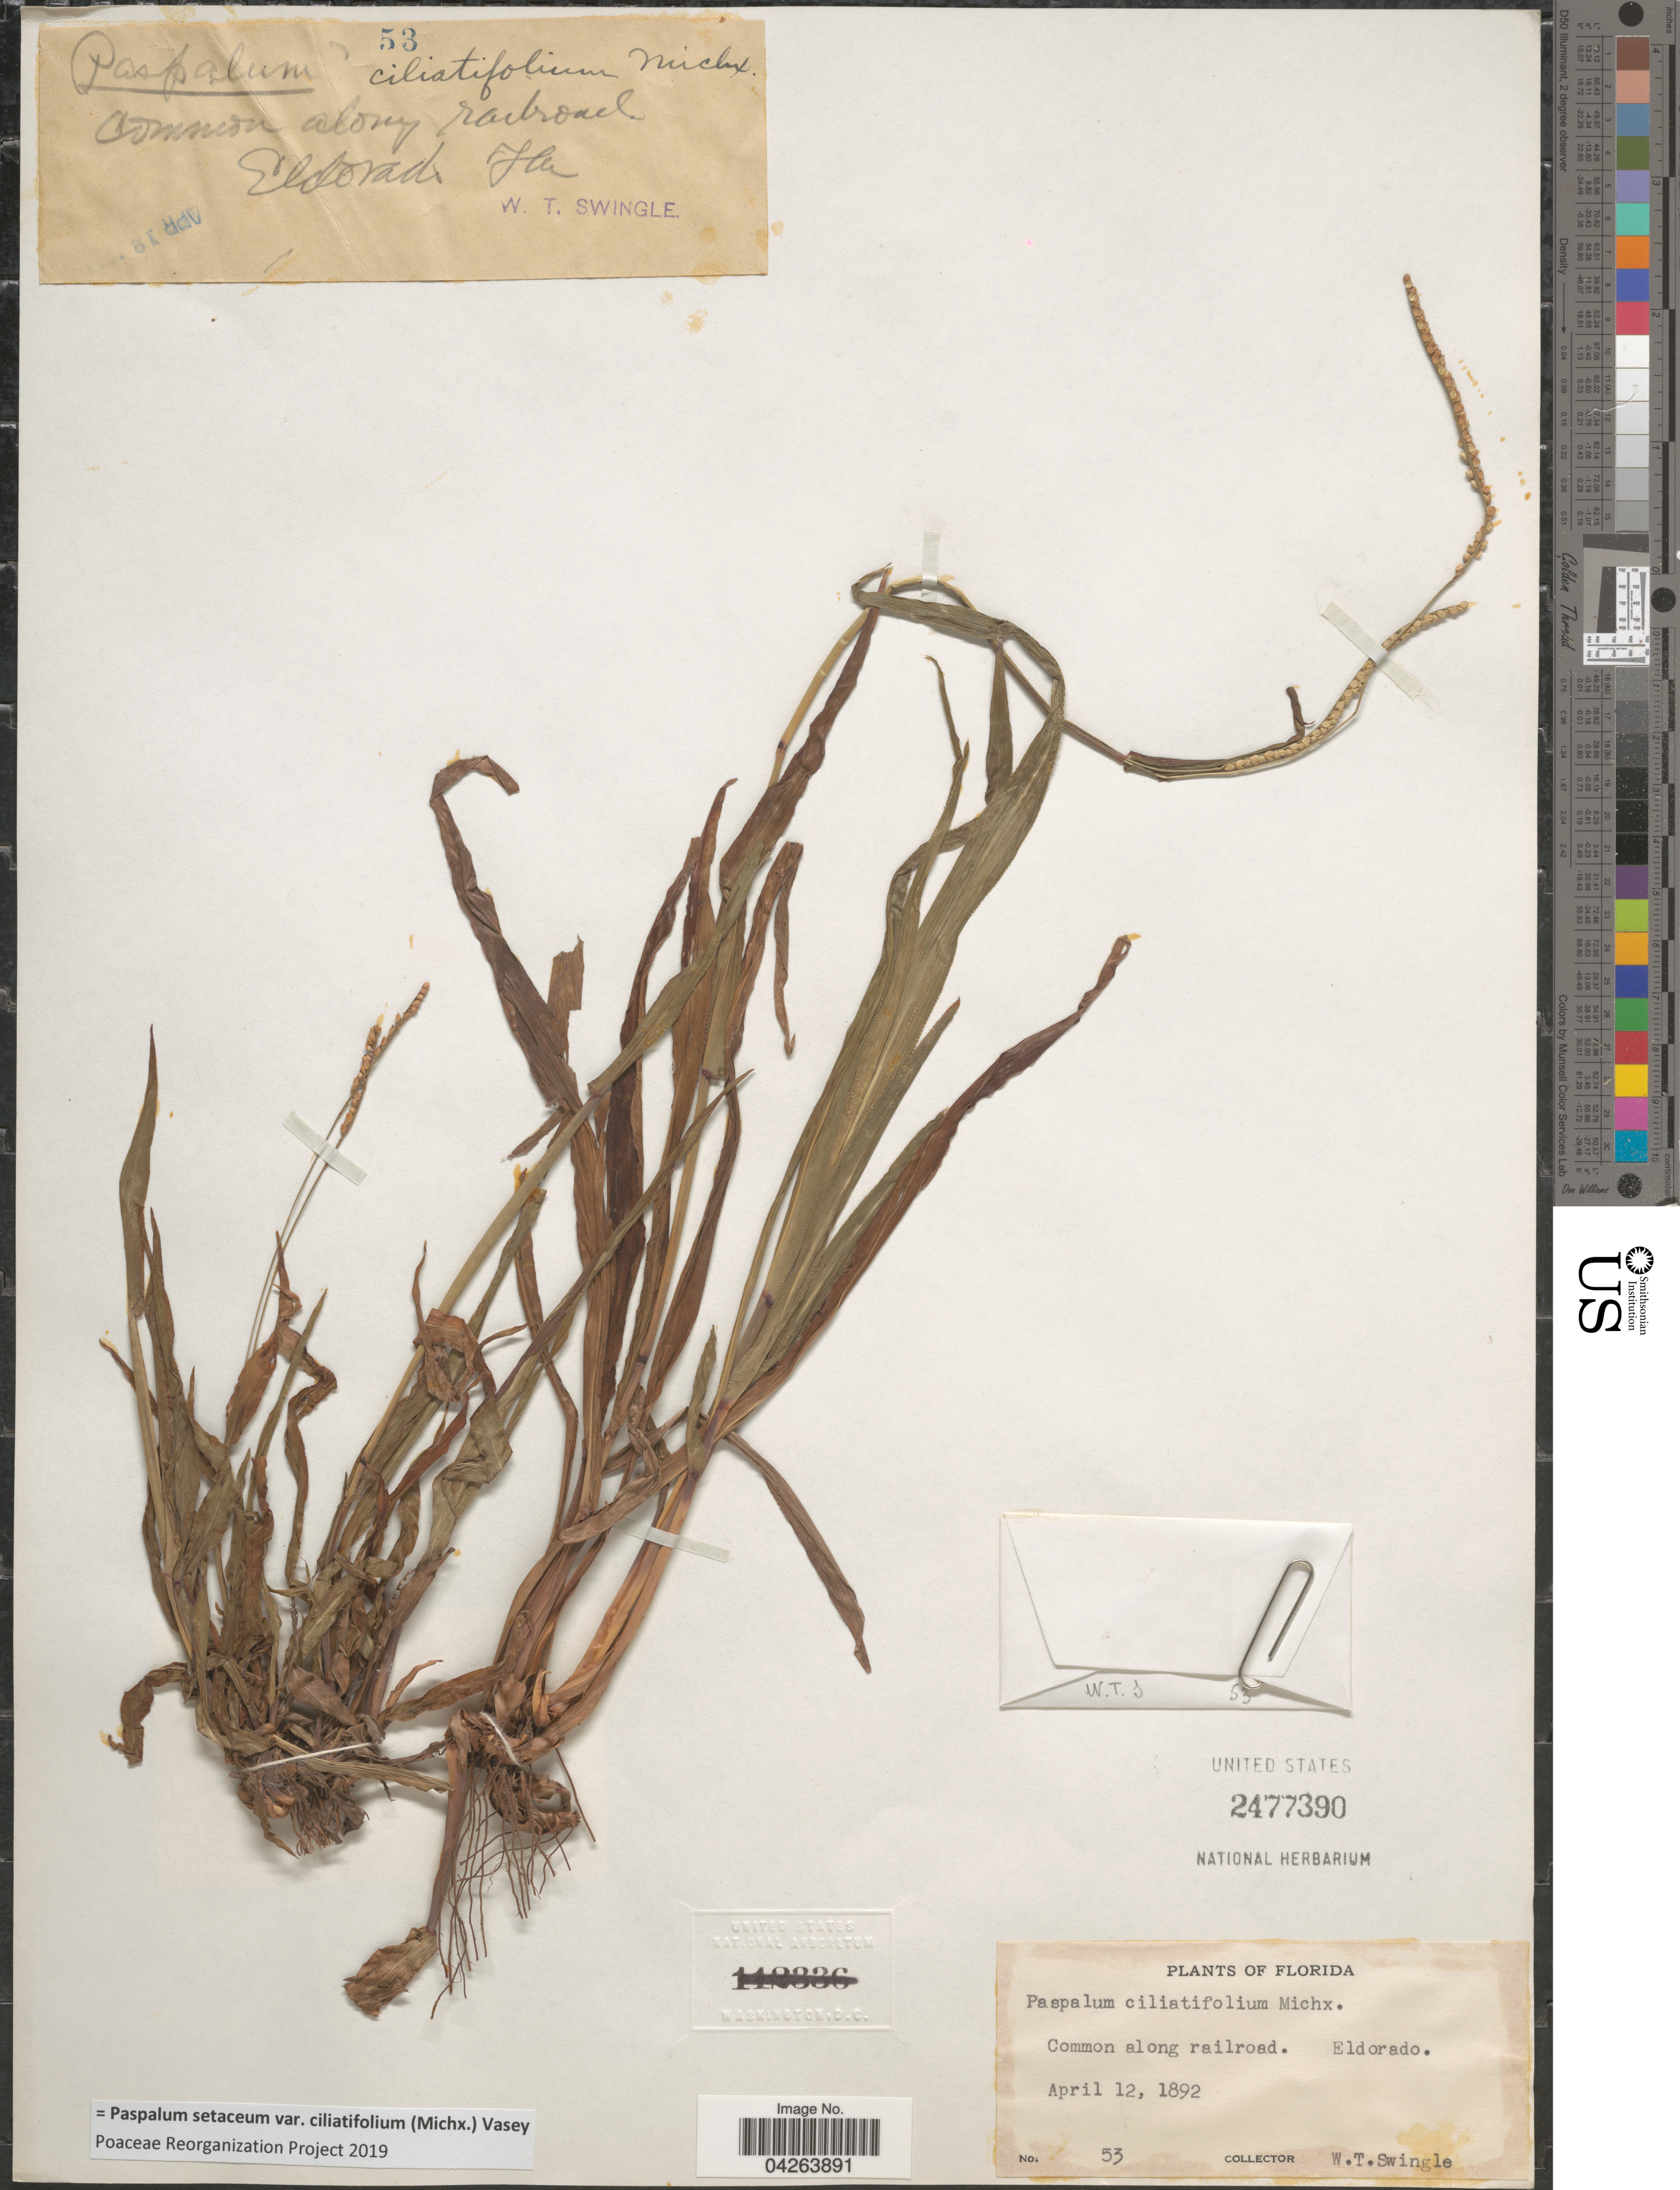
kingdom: Plantae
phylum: Tracheophyta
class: Liliopsida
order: Poales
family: Poaceae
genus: Paspalum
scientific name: Paspalum setaceum var. ciliatifolium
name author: (Michx.) Vasey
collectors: W. T. Swingle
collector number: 53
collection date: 1892-04-12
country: United States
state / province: Florida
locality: Common along railroad. Eldorado.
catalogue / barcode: US 2477390